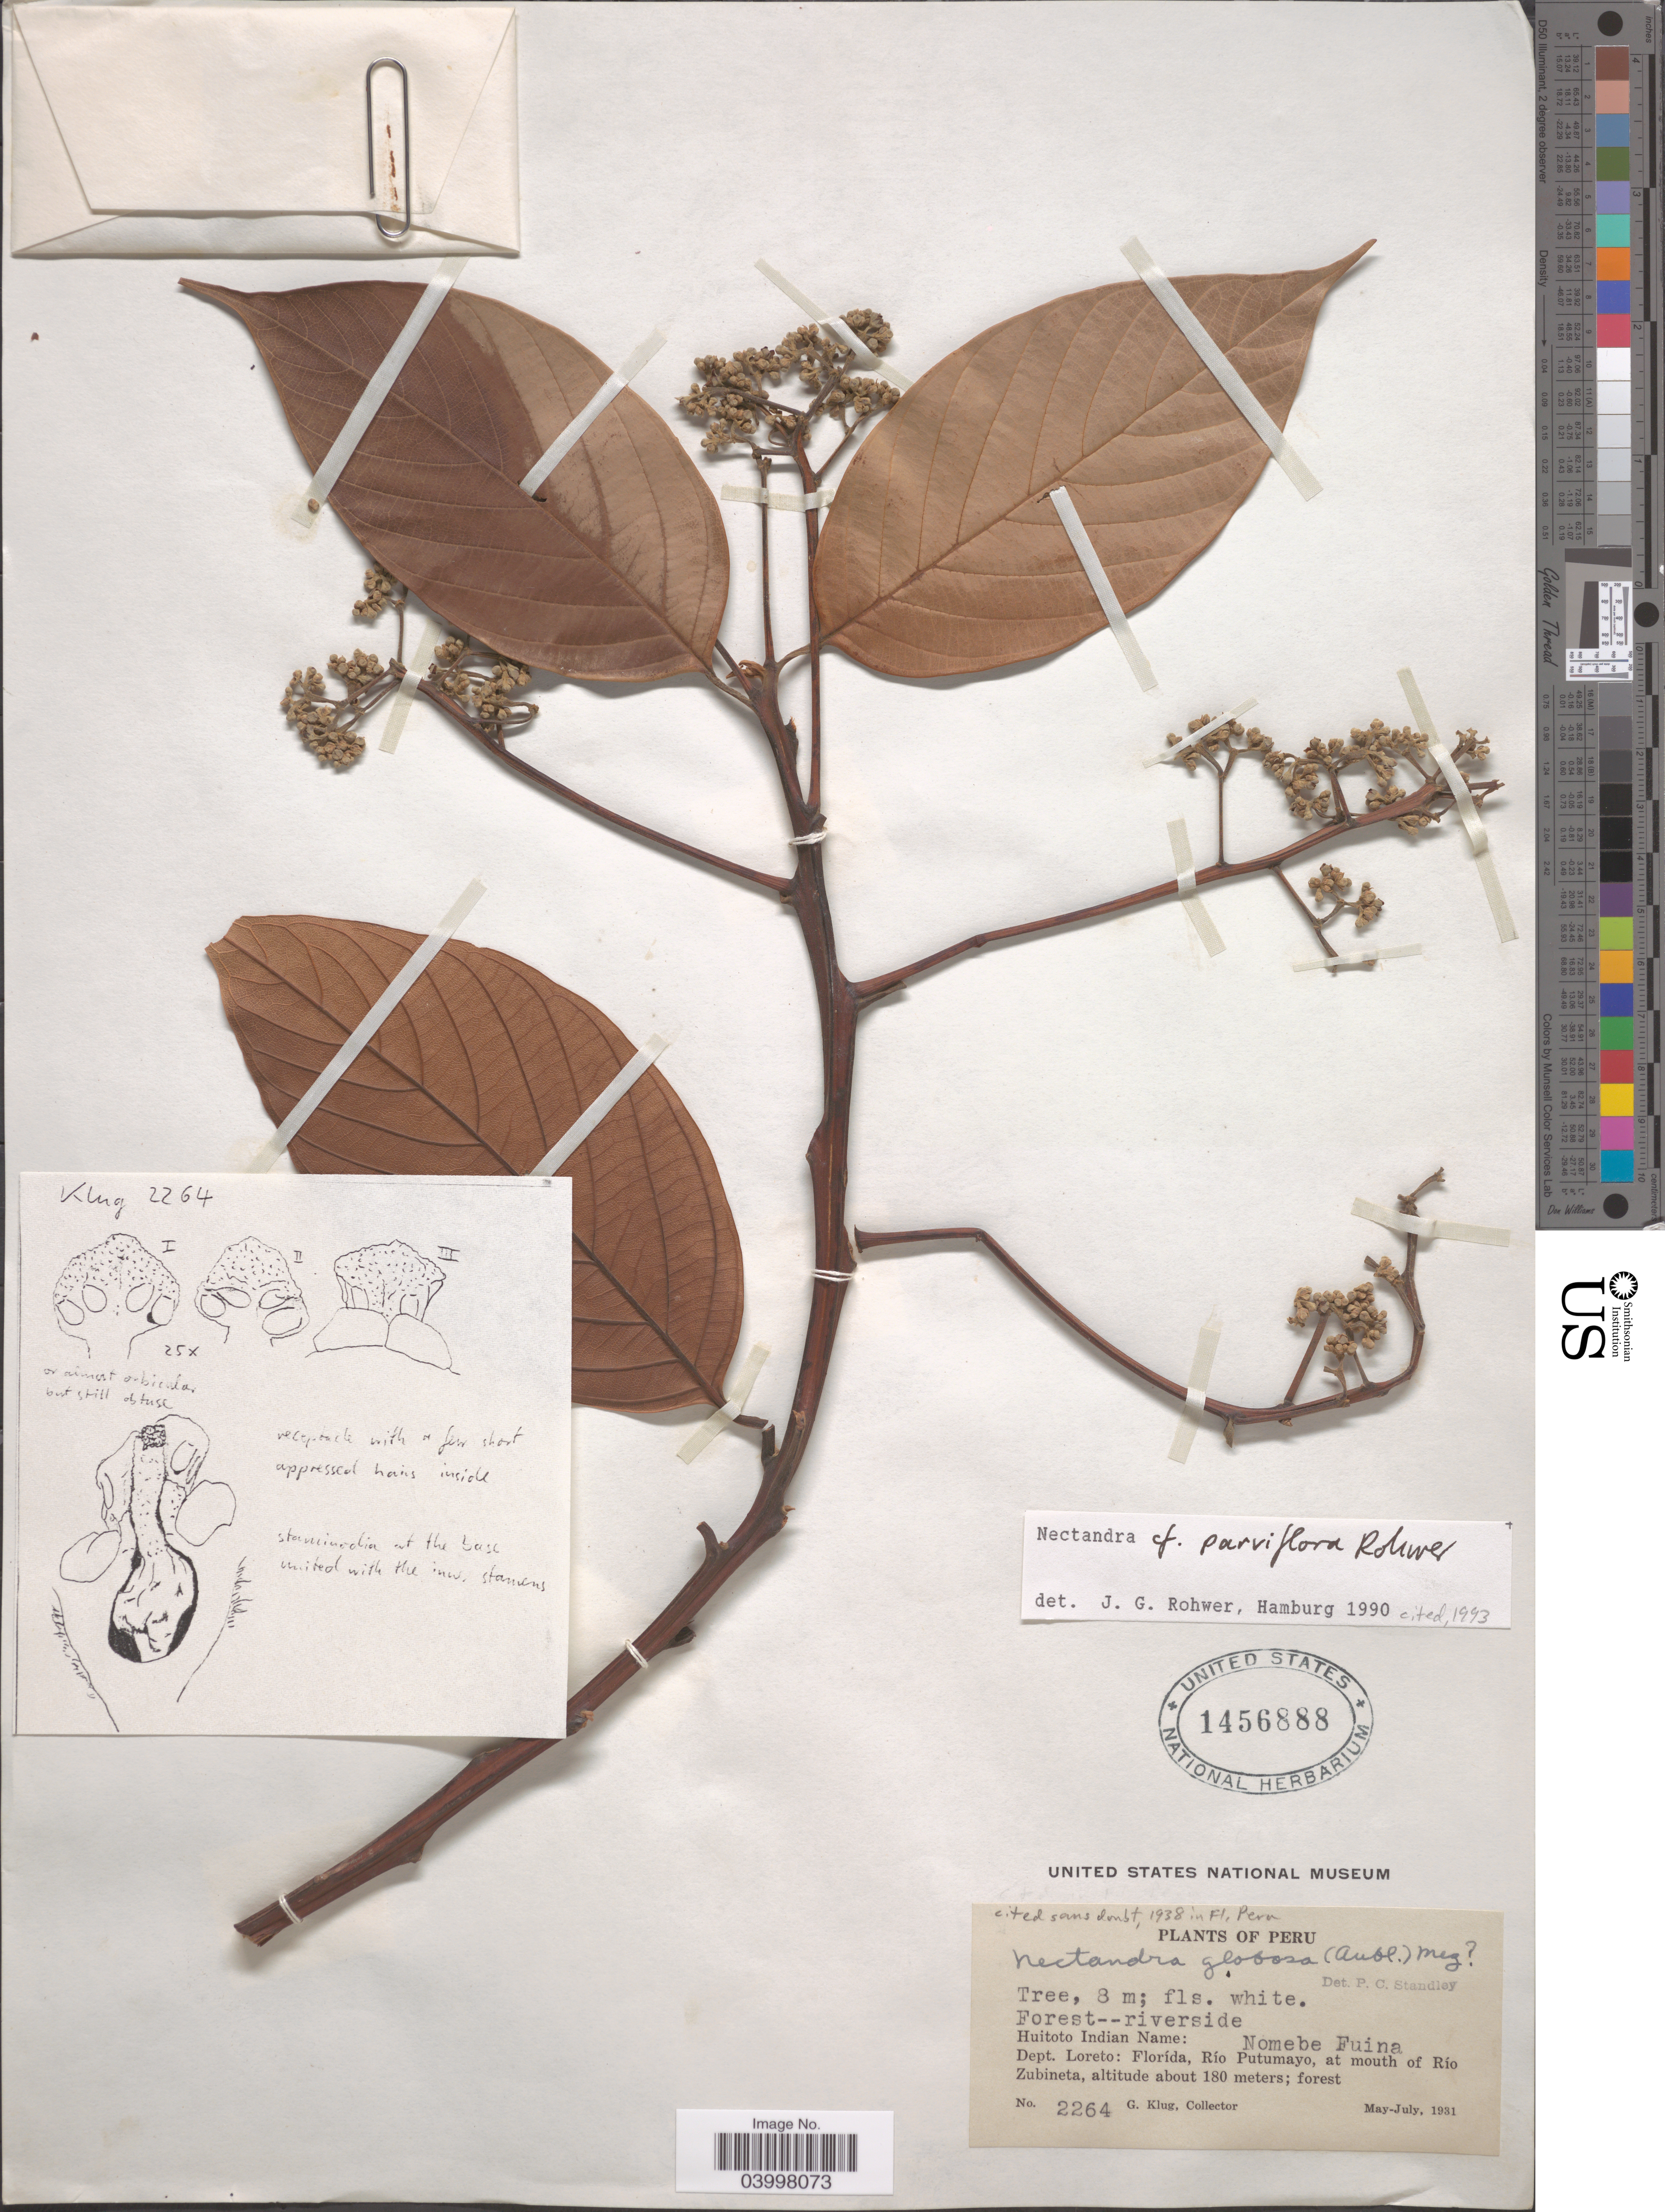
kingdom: Plantae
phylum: Tracheophyta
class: Magnoliopsida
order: Laurales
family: Lauraceae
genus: Nectandra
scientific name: Nectandra parviflora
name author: Rohwer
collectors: G. Klug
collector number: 2264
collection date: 1931-05/1931-07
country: Peru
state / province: Loreto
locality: Dept. Loreto: Florída, Río Putumayo, at mouth of Río Zubineta.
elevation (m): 180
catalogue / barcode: US 1456888